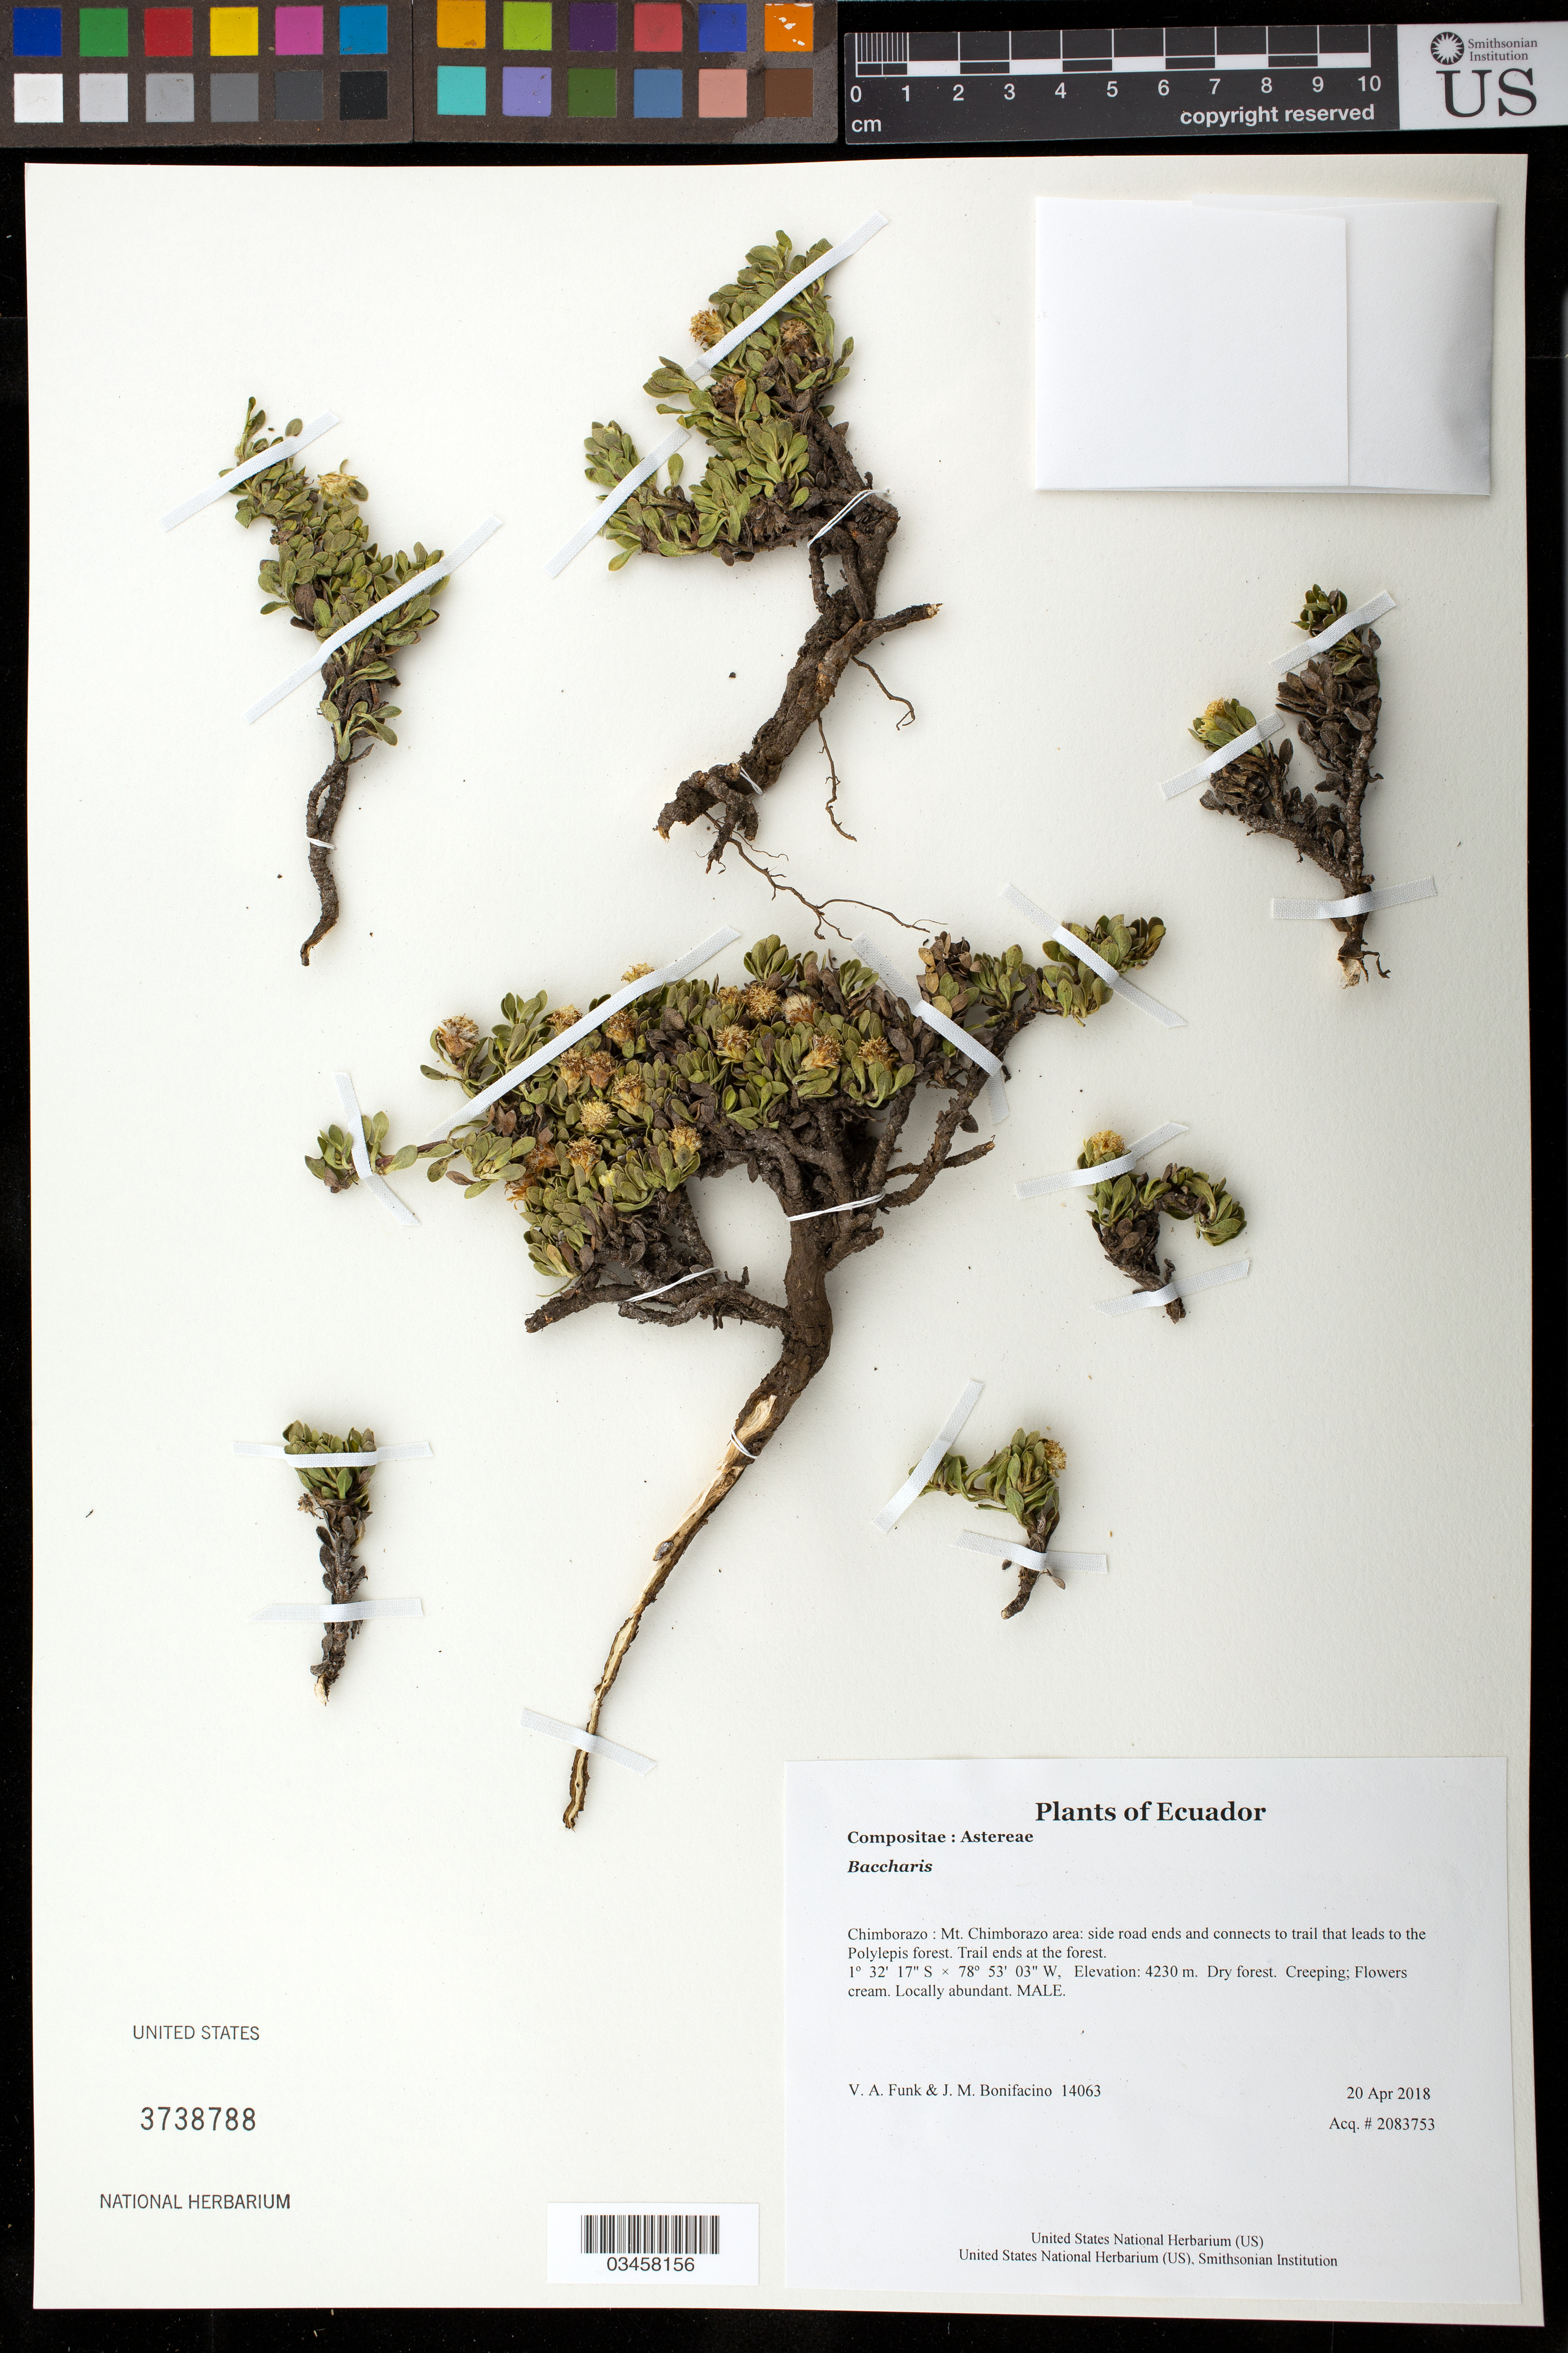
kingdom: Plantae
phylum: Tracheophyta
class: Magnoliopsida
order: Asterales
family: Asteraceae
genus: Baccharis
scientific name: Baccharis sp.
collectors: V. Funk & M. Bonifacino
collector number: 14063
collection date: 2018-04-20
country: Ecuador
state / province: Chimborazo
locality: Mt. Chimborazo area: side road ends and connects to trail that leads to the Polylepis forest. Trail ends at the forest.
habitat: Dry forest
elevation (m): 4230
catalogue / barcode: US 3738788